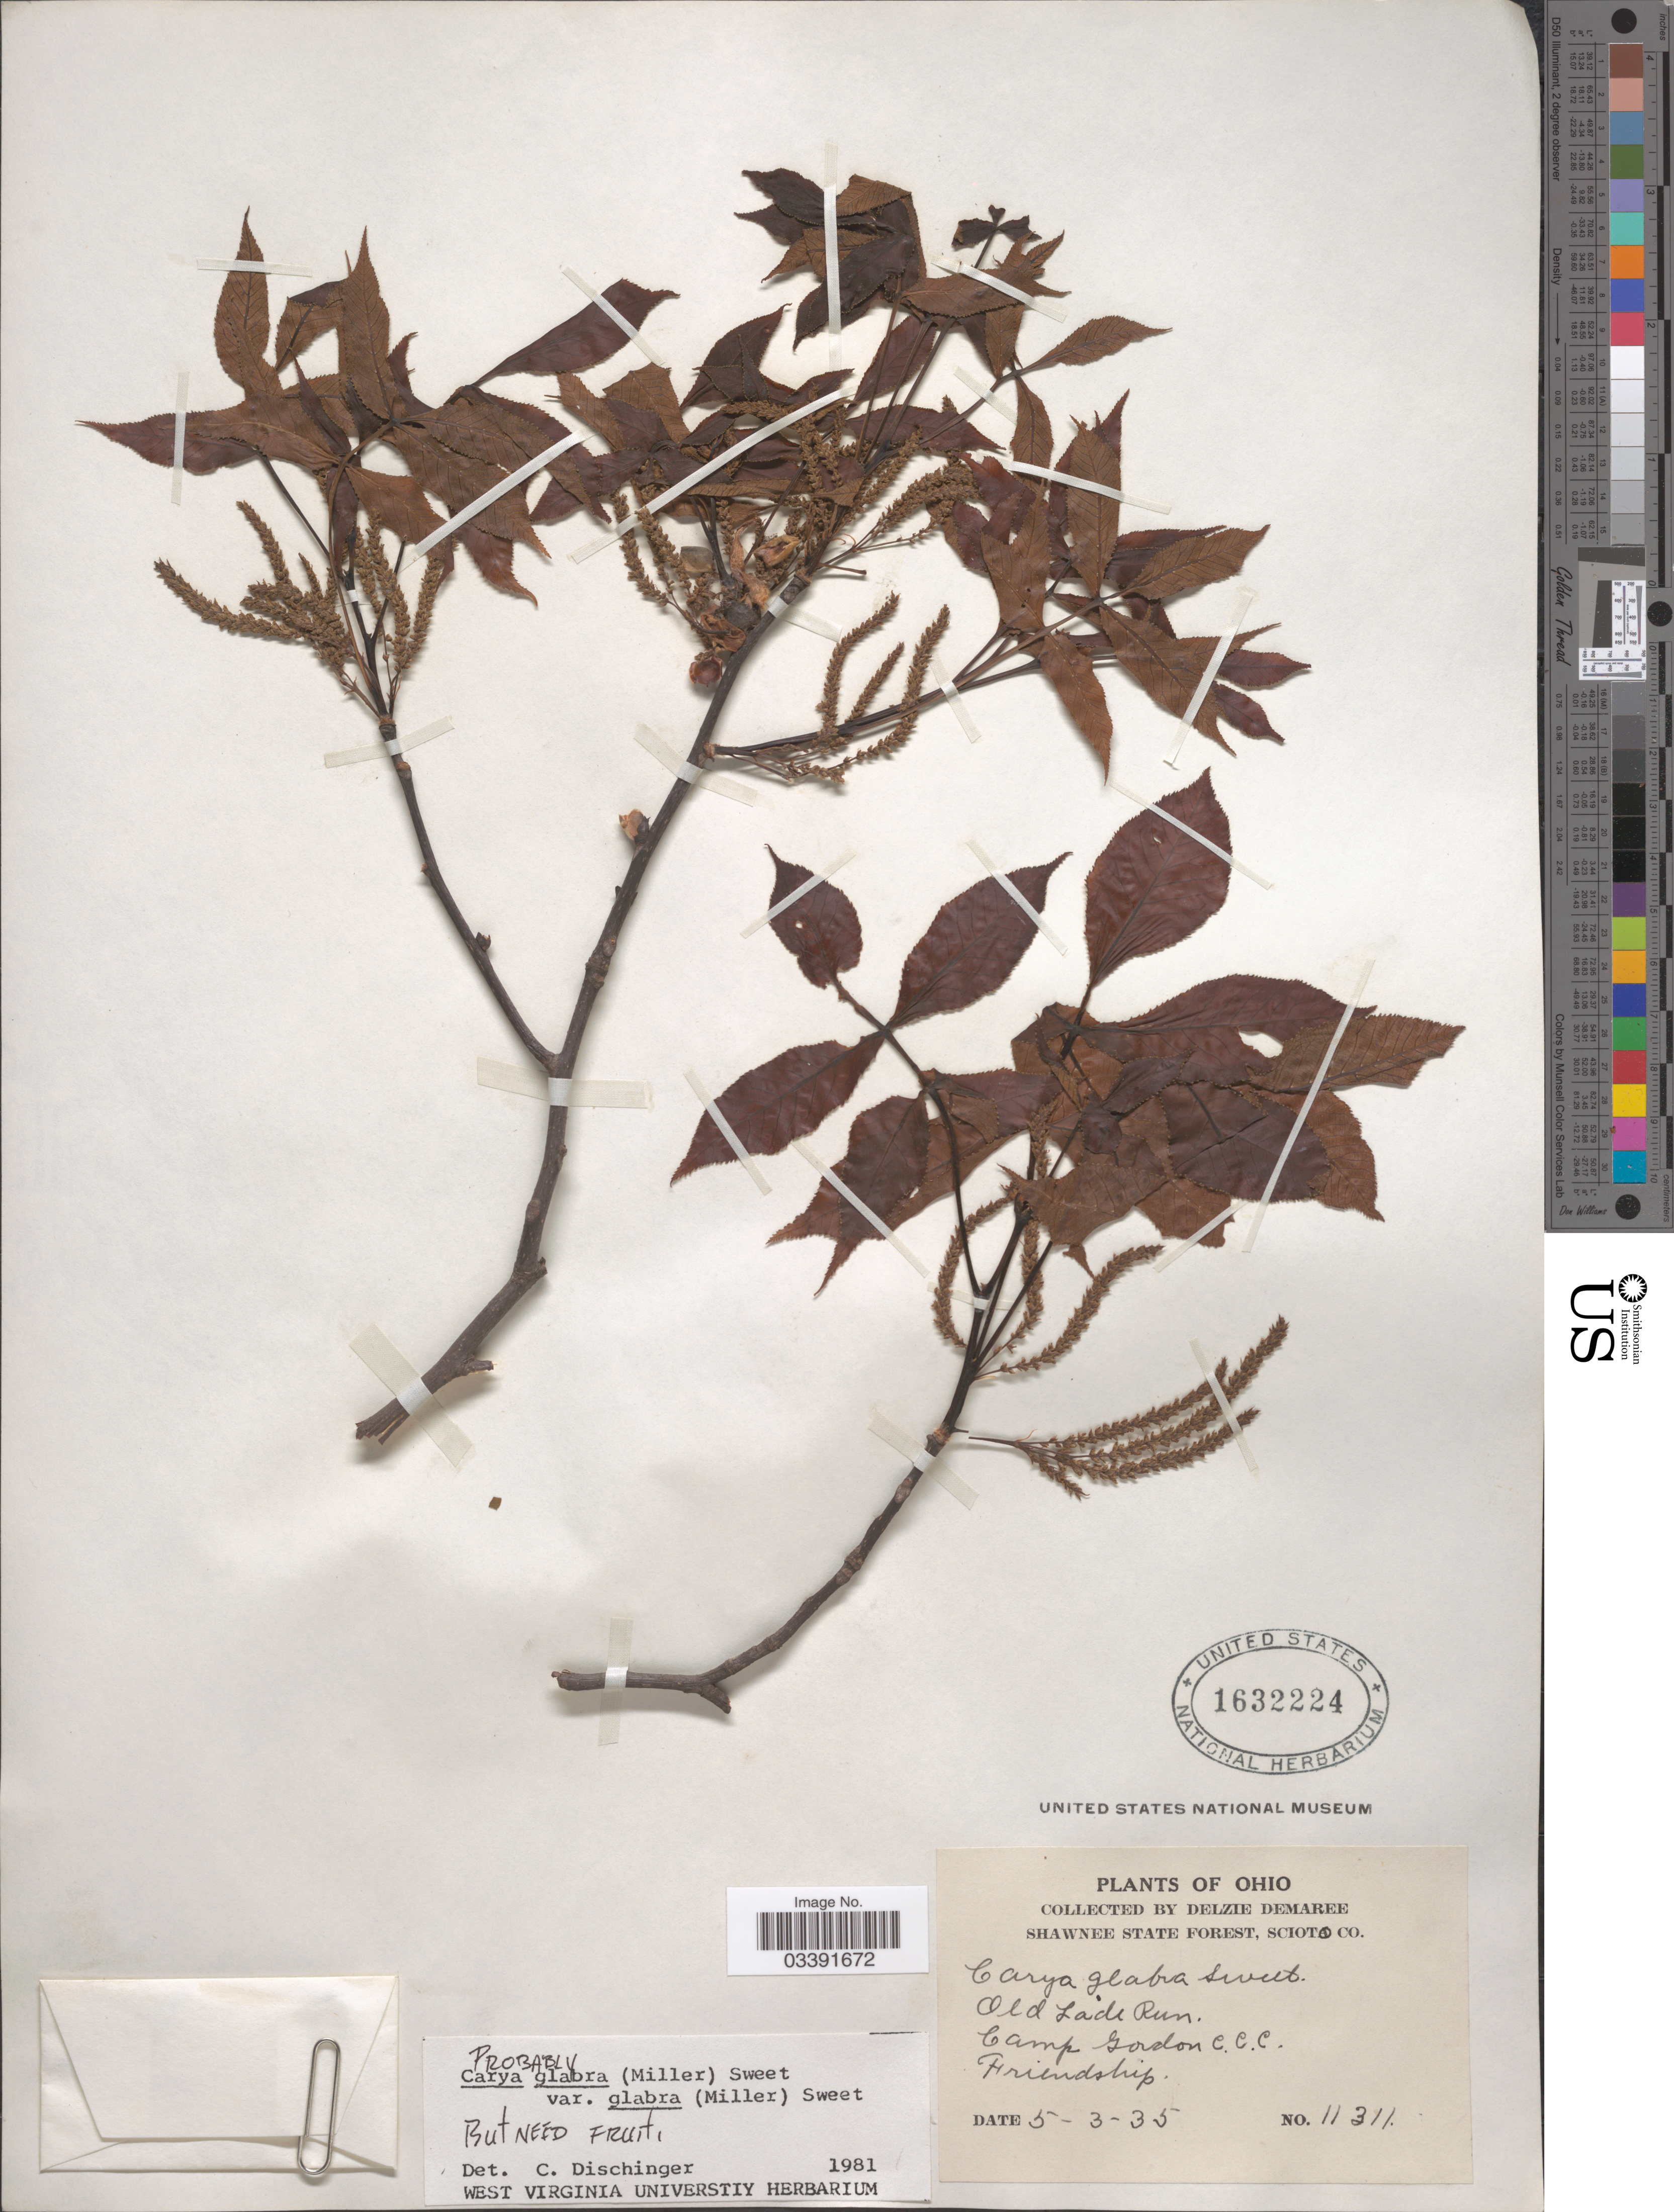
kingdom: Plantae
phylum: Tracheophyta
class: Magnoliopsida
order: Fagales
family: Juglandaceae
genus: Carya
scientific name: Carya glabra var. glabra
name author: (Mill.) Sweet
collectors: D. Demaree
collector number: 11311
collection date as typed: Transcribed d/m/y: 3/5/35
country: United States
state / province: Ohio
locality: Camp Gordon C.C.C. Friendship.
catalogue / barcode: US 1632224